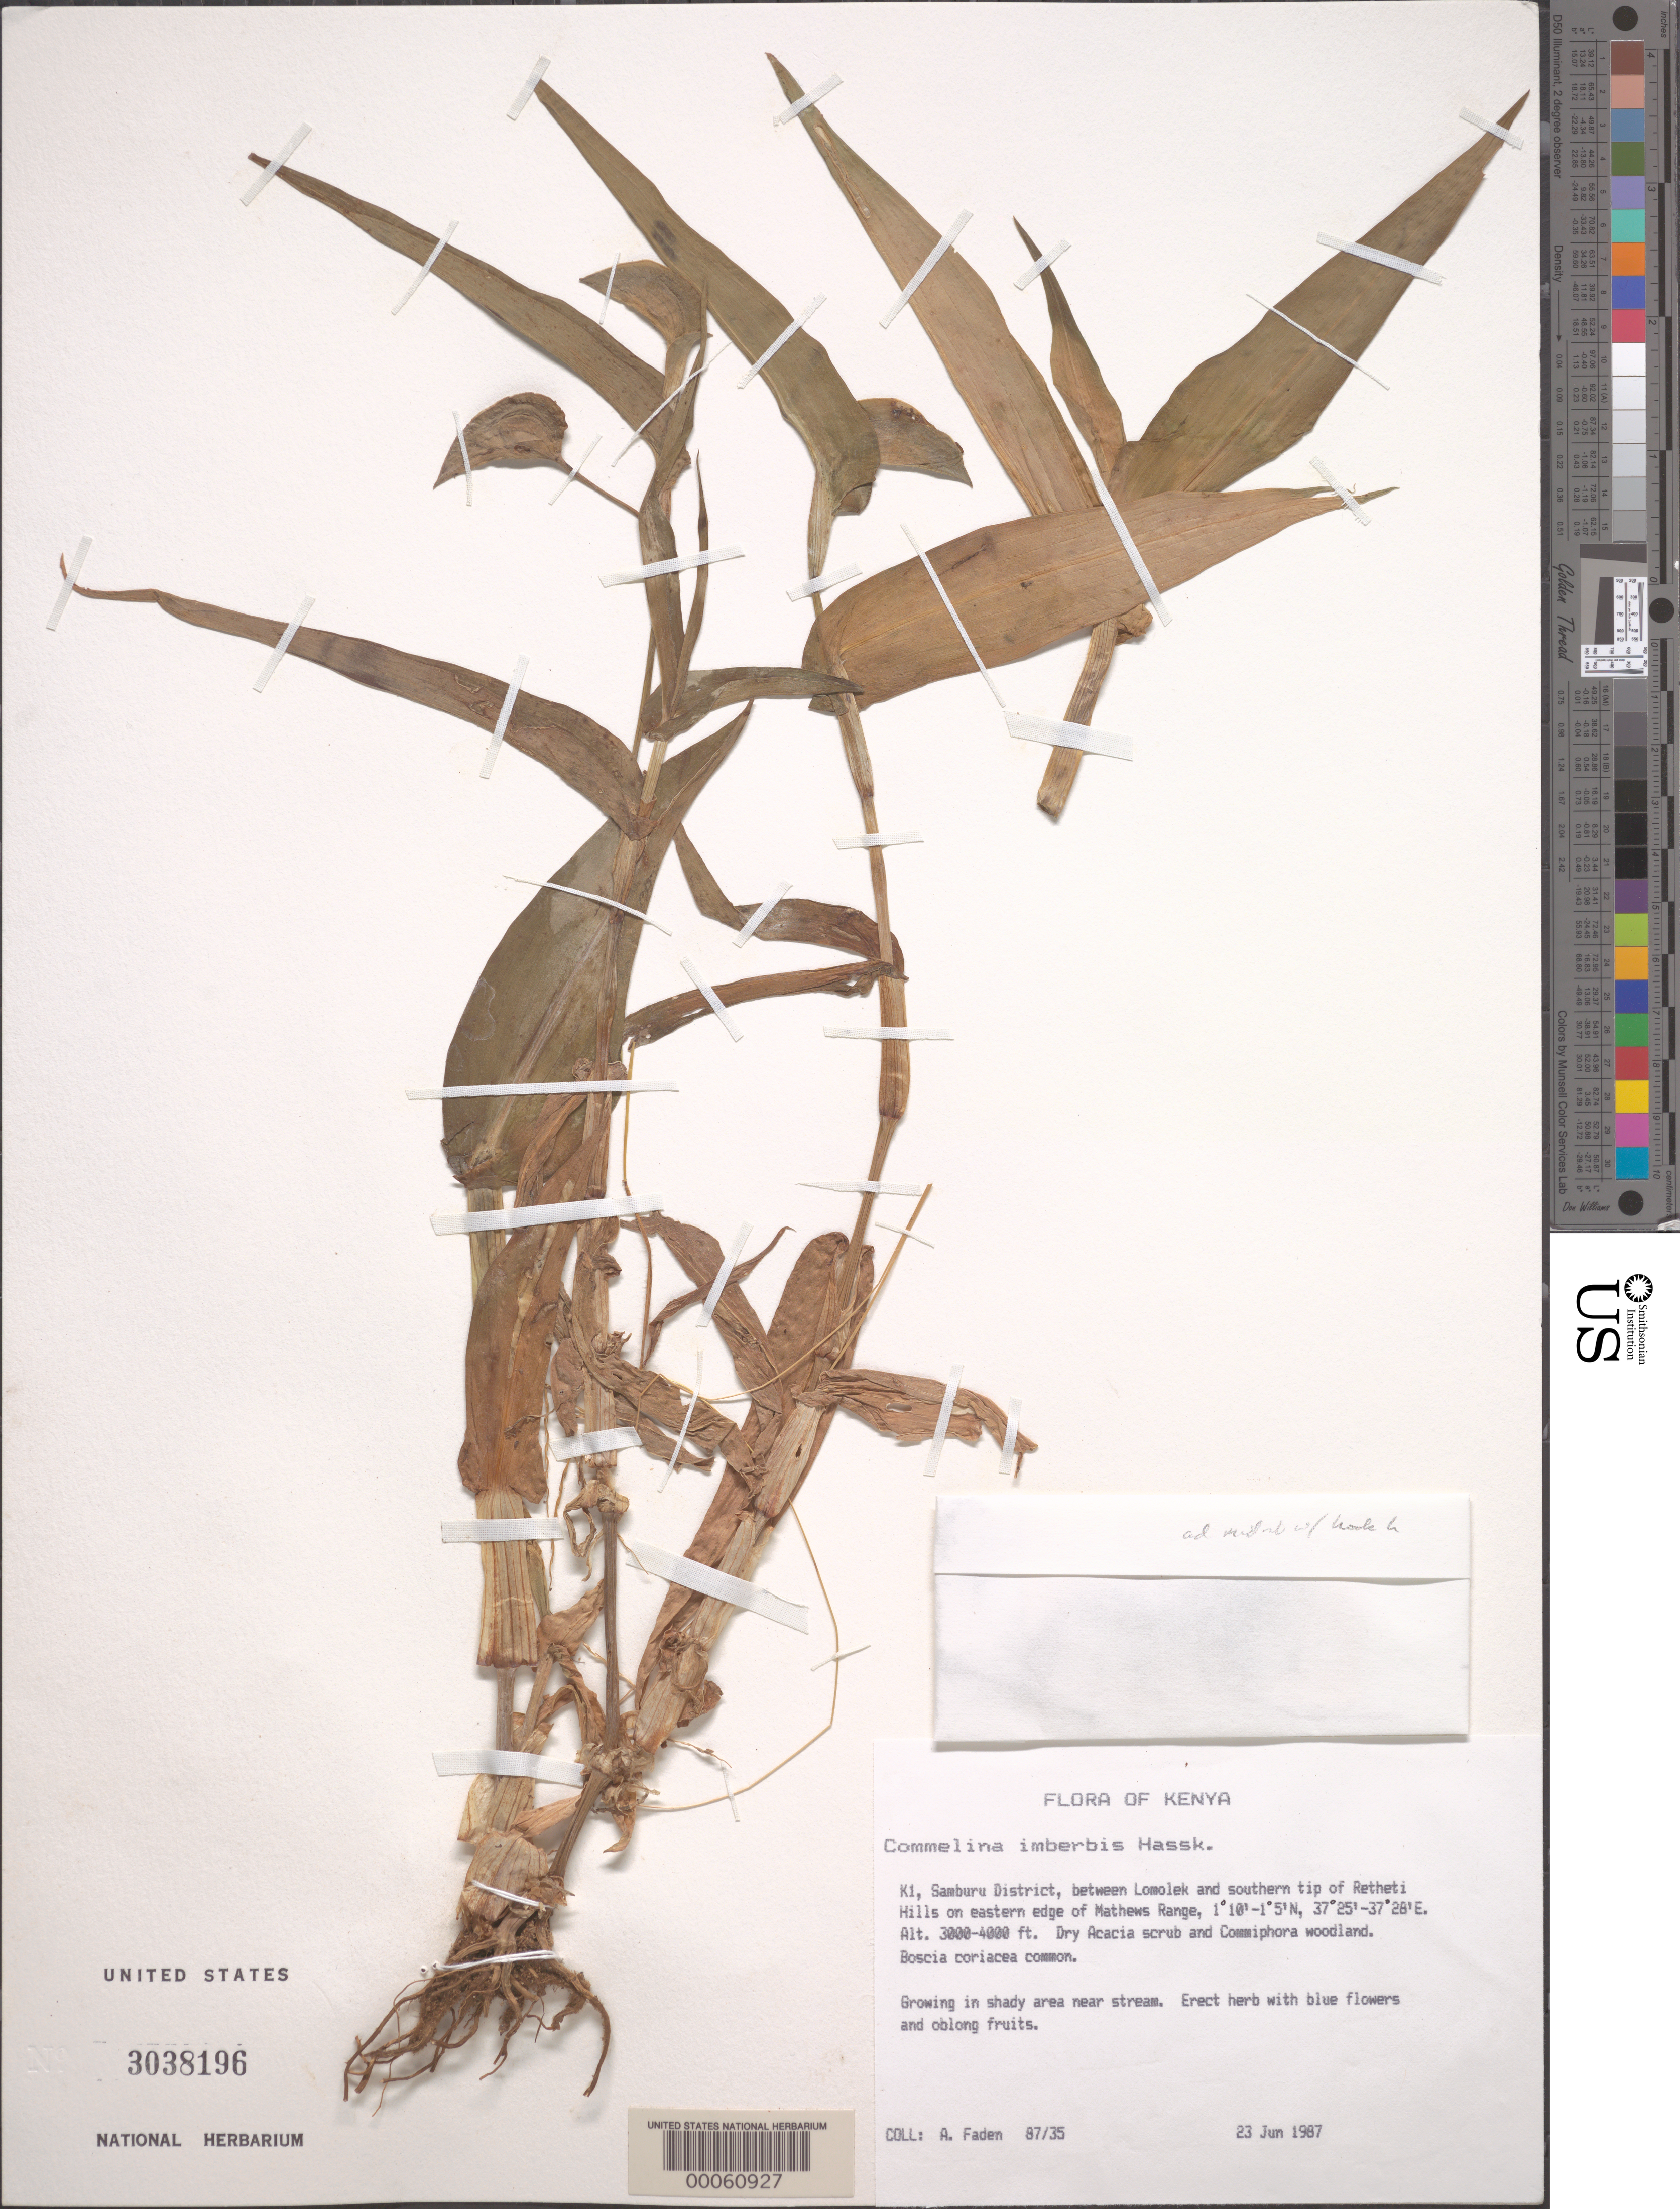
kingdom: Plantae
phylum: Tracheophyta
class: Liliopsida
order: Commelinales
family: Commelinaceae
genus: Commelina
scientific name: Commelina imberbis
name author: Ehrenb. ex Hassk.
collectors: A. J. Faden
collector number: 87/35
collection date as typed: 23 Jun 1987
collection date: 1987-06-23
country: Kenya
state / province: Samburu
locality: Between lomolek and s tip of retheti hills on e edge of mathews range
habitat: In shady area near stream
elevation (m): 914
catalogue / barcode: US 3038196